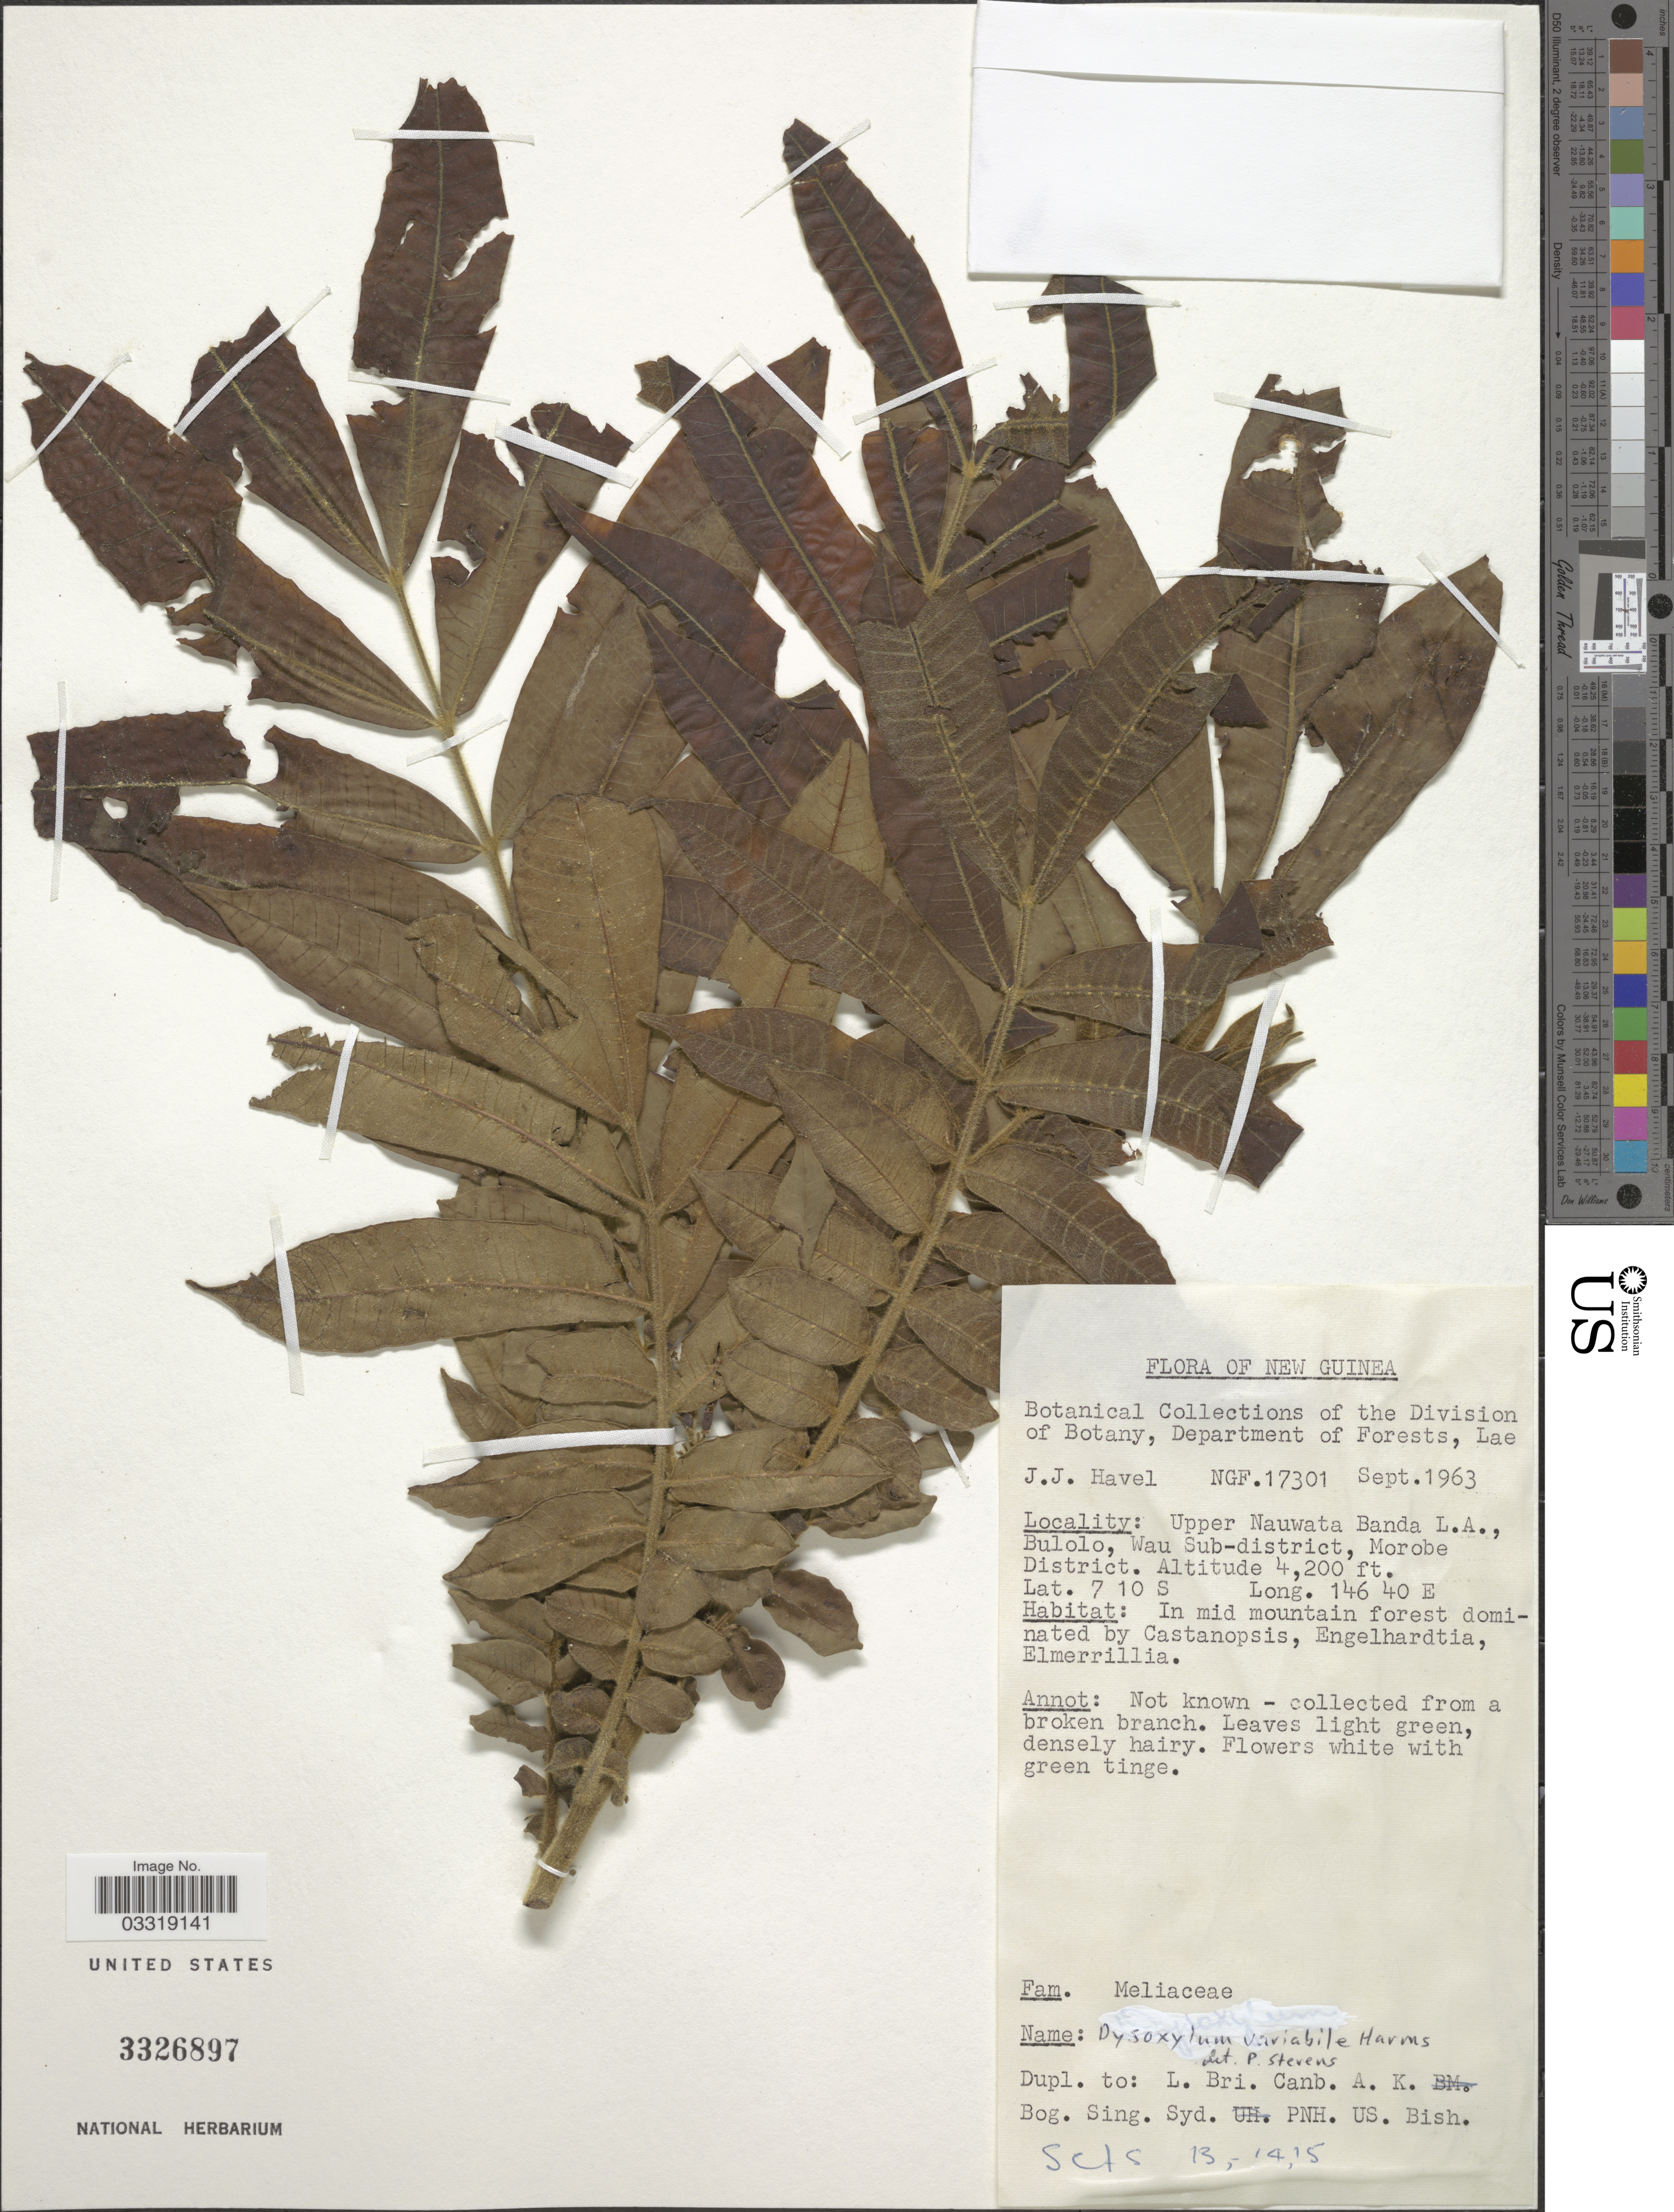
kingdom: Plantae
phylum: Tracheophyta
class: Magnoliopsida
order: Sapindales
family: Meliaceae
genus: Didymocheton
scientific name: Didymocheton variabilis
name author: (Harms) Holzmeyer & Mabb.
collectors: J. Havel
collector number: NGF 17301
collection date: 1963-09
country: Papua New Guinea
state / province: Morobe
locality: New Guinea. Upper Nauwata Banda L.A., Bulolo, Wau Sub-district, Morobe District.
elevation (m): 1280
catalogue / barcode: US 3326897